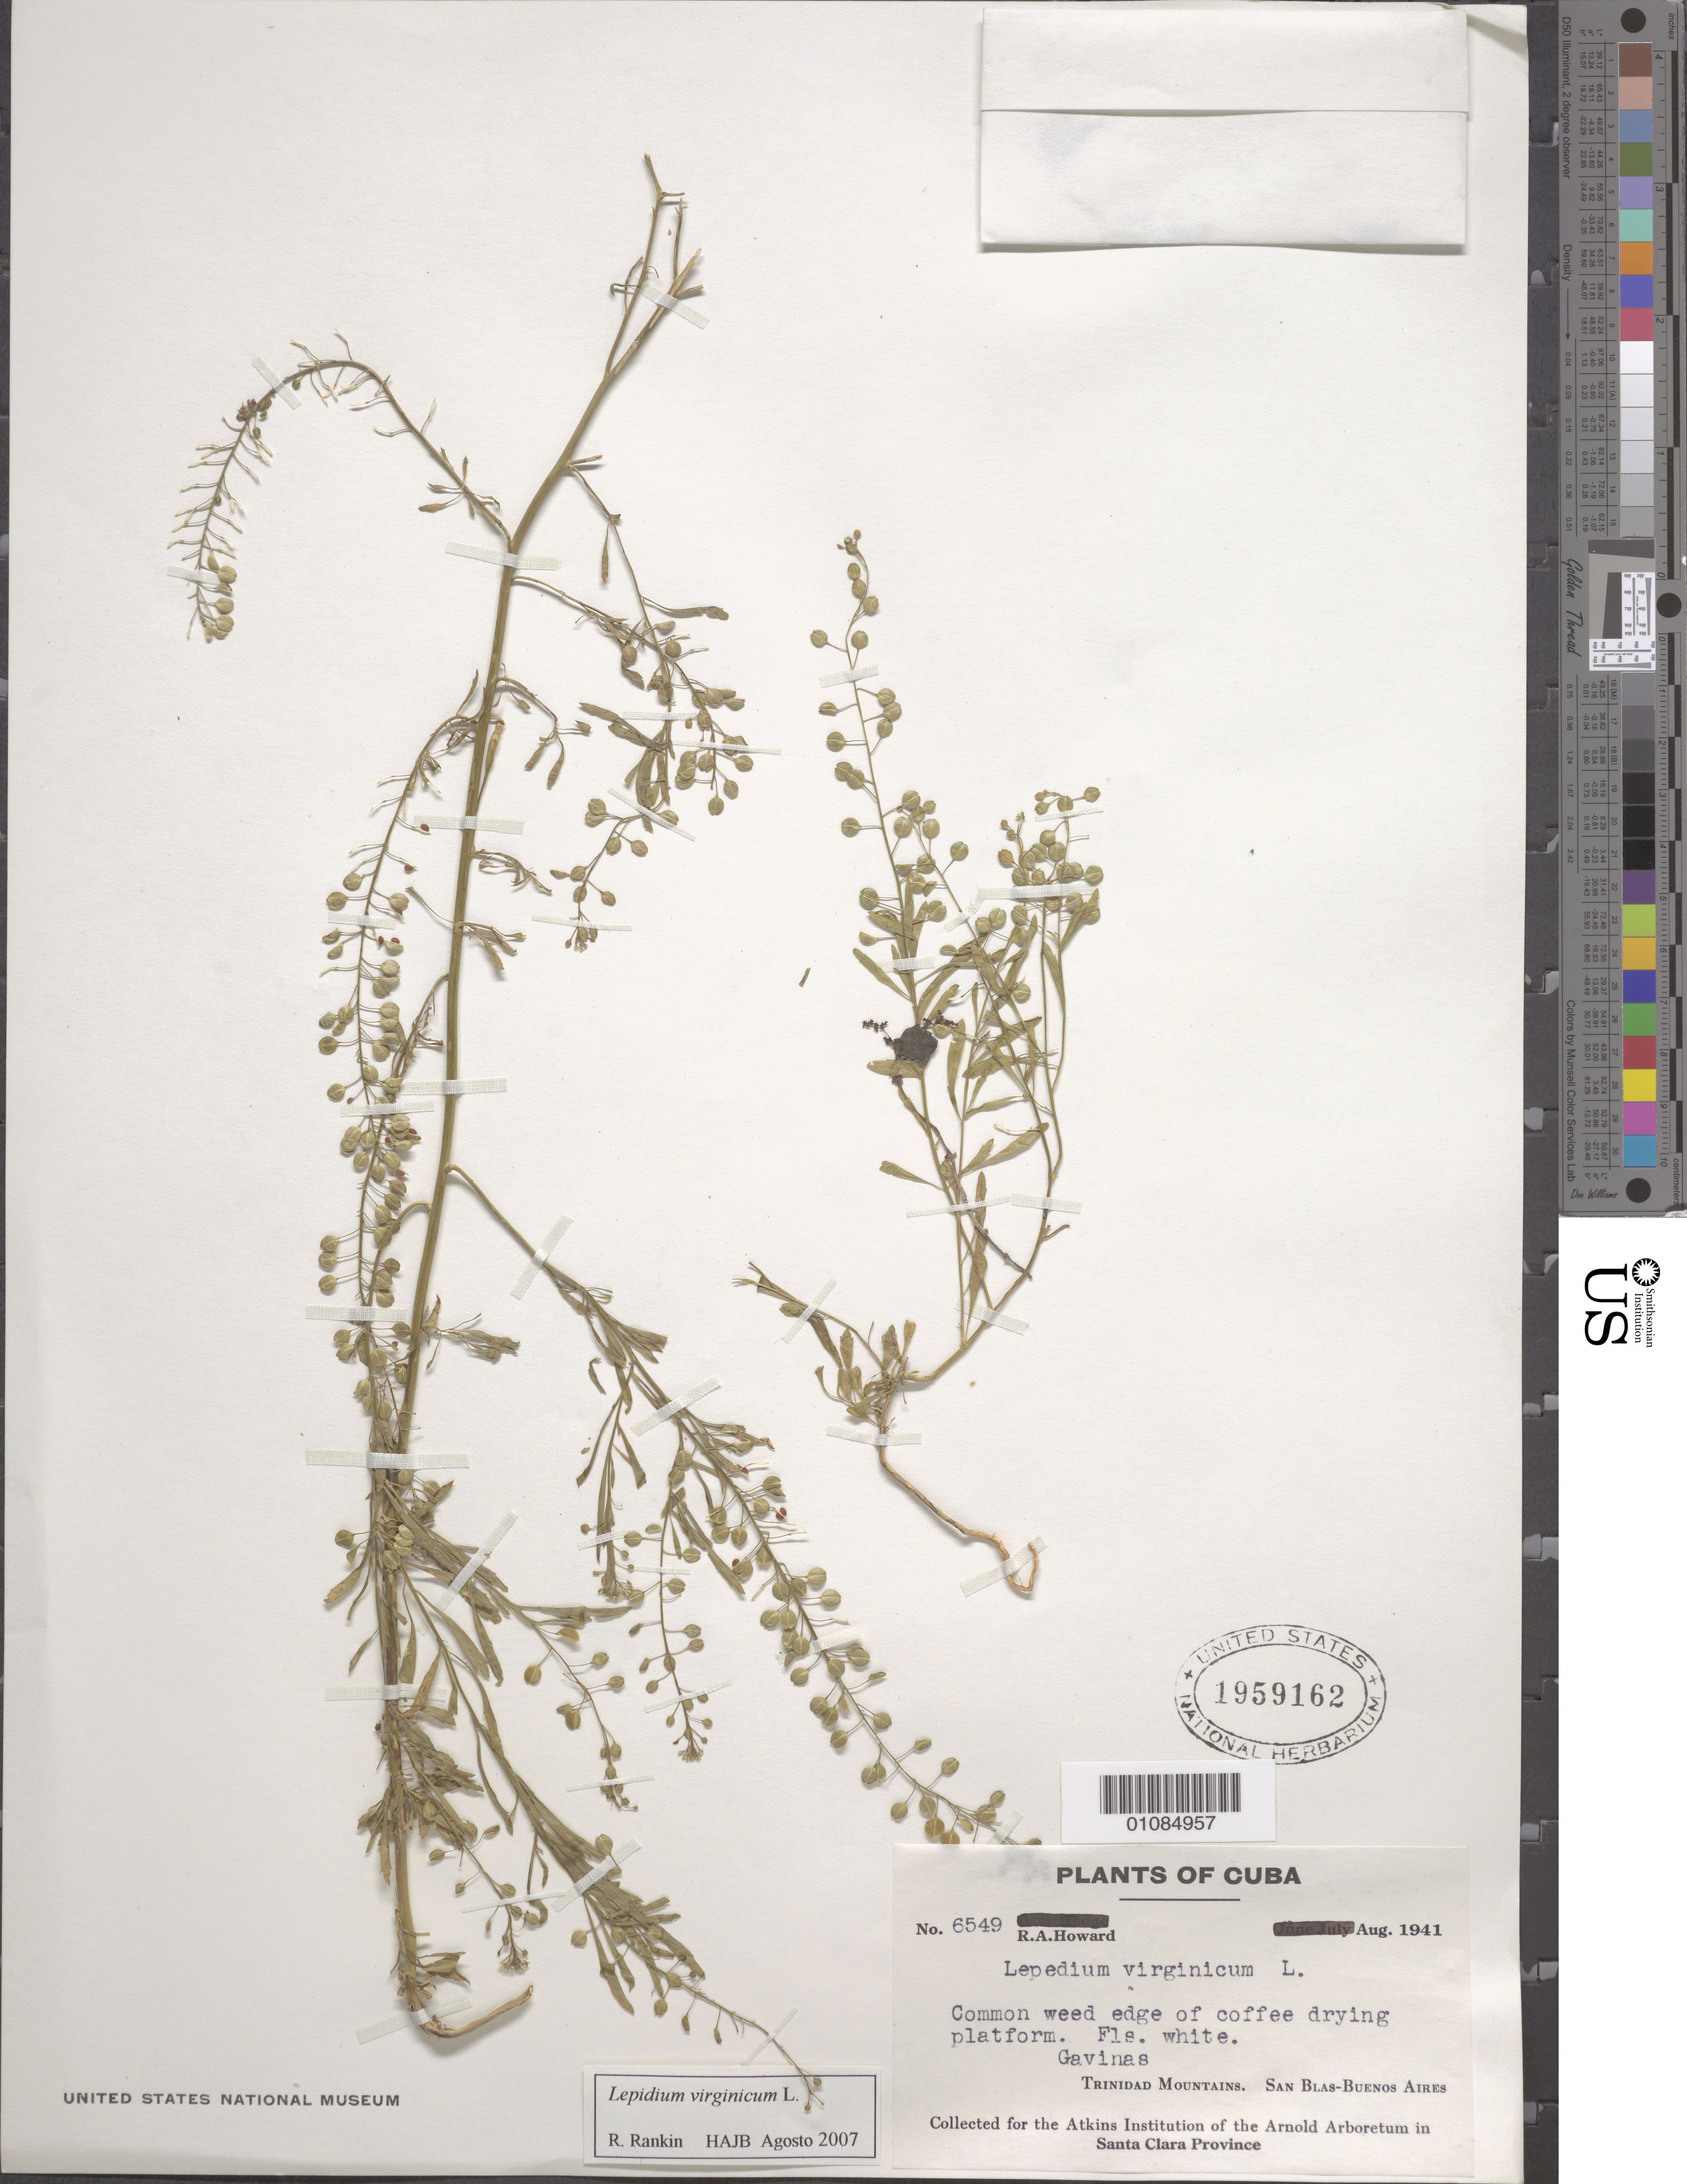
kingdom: Plantae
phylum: Tracheophyta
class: Magnoliopsida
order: Brassicales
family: Brassicaceae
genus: Lepidium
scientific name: Lepidium virginicum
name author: L.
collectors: R. A. Howard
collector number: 6549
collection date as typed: Aug 1941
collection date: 1941-08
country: Cuba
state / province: Sancti Spiritus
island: Cuba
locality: Trinidad Mountains San Blas-Buenos Aires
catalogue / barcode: US 1959162